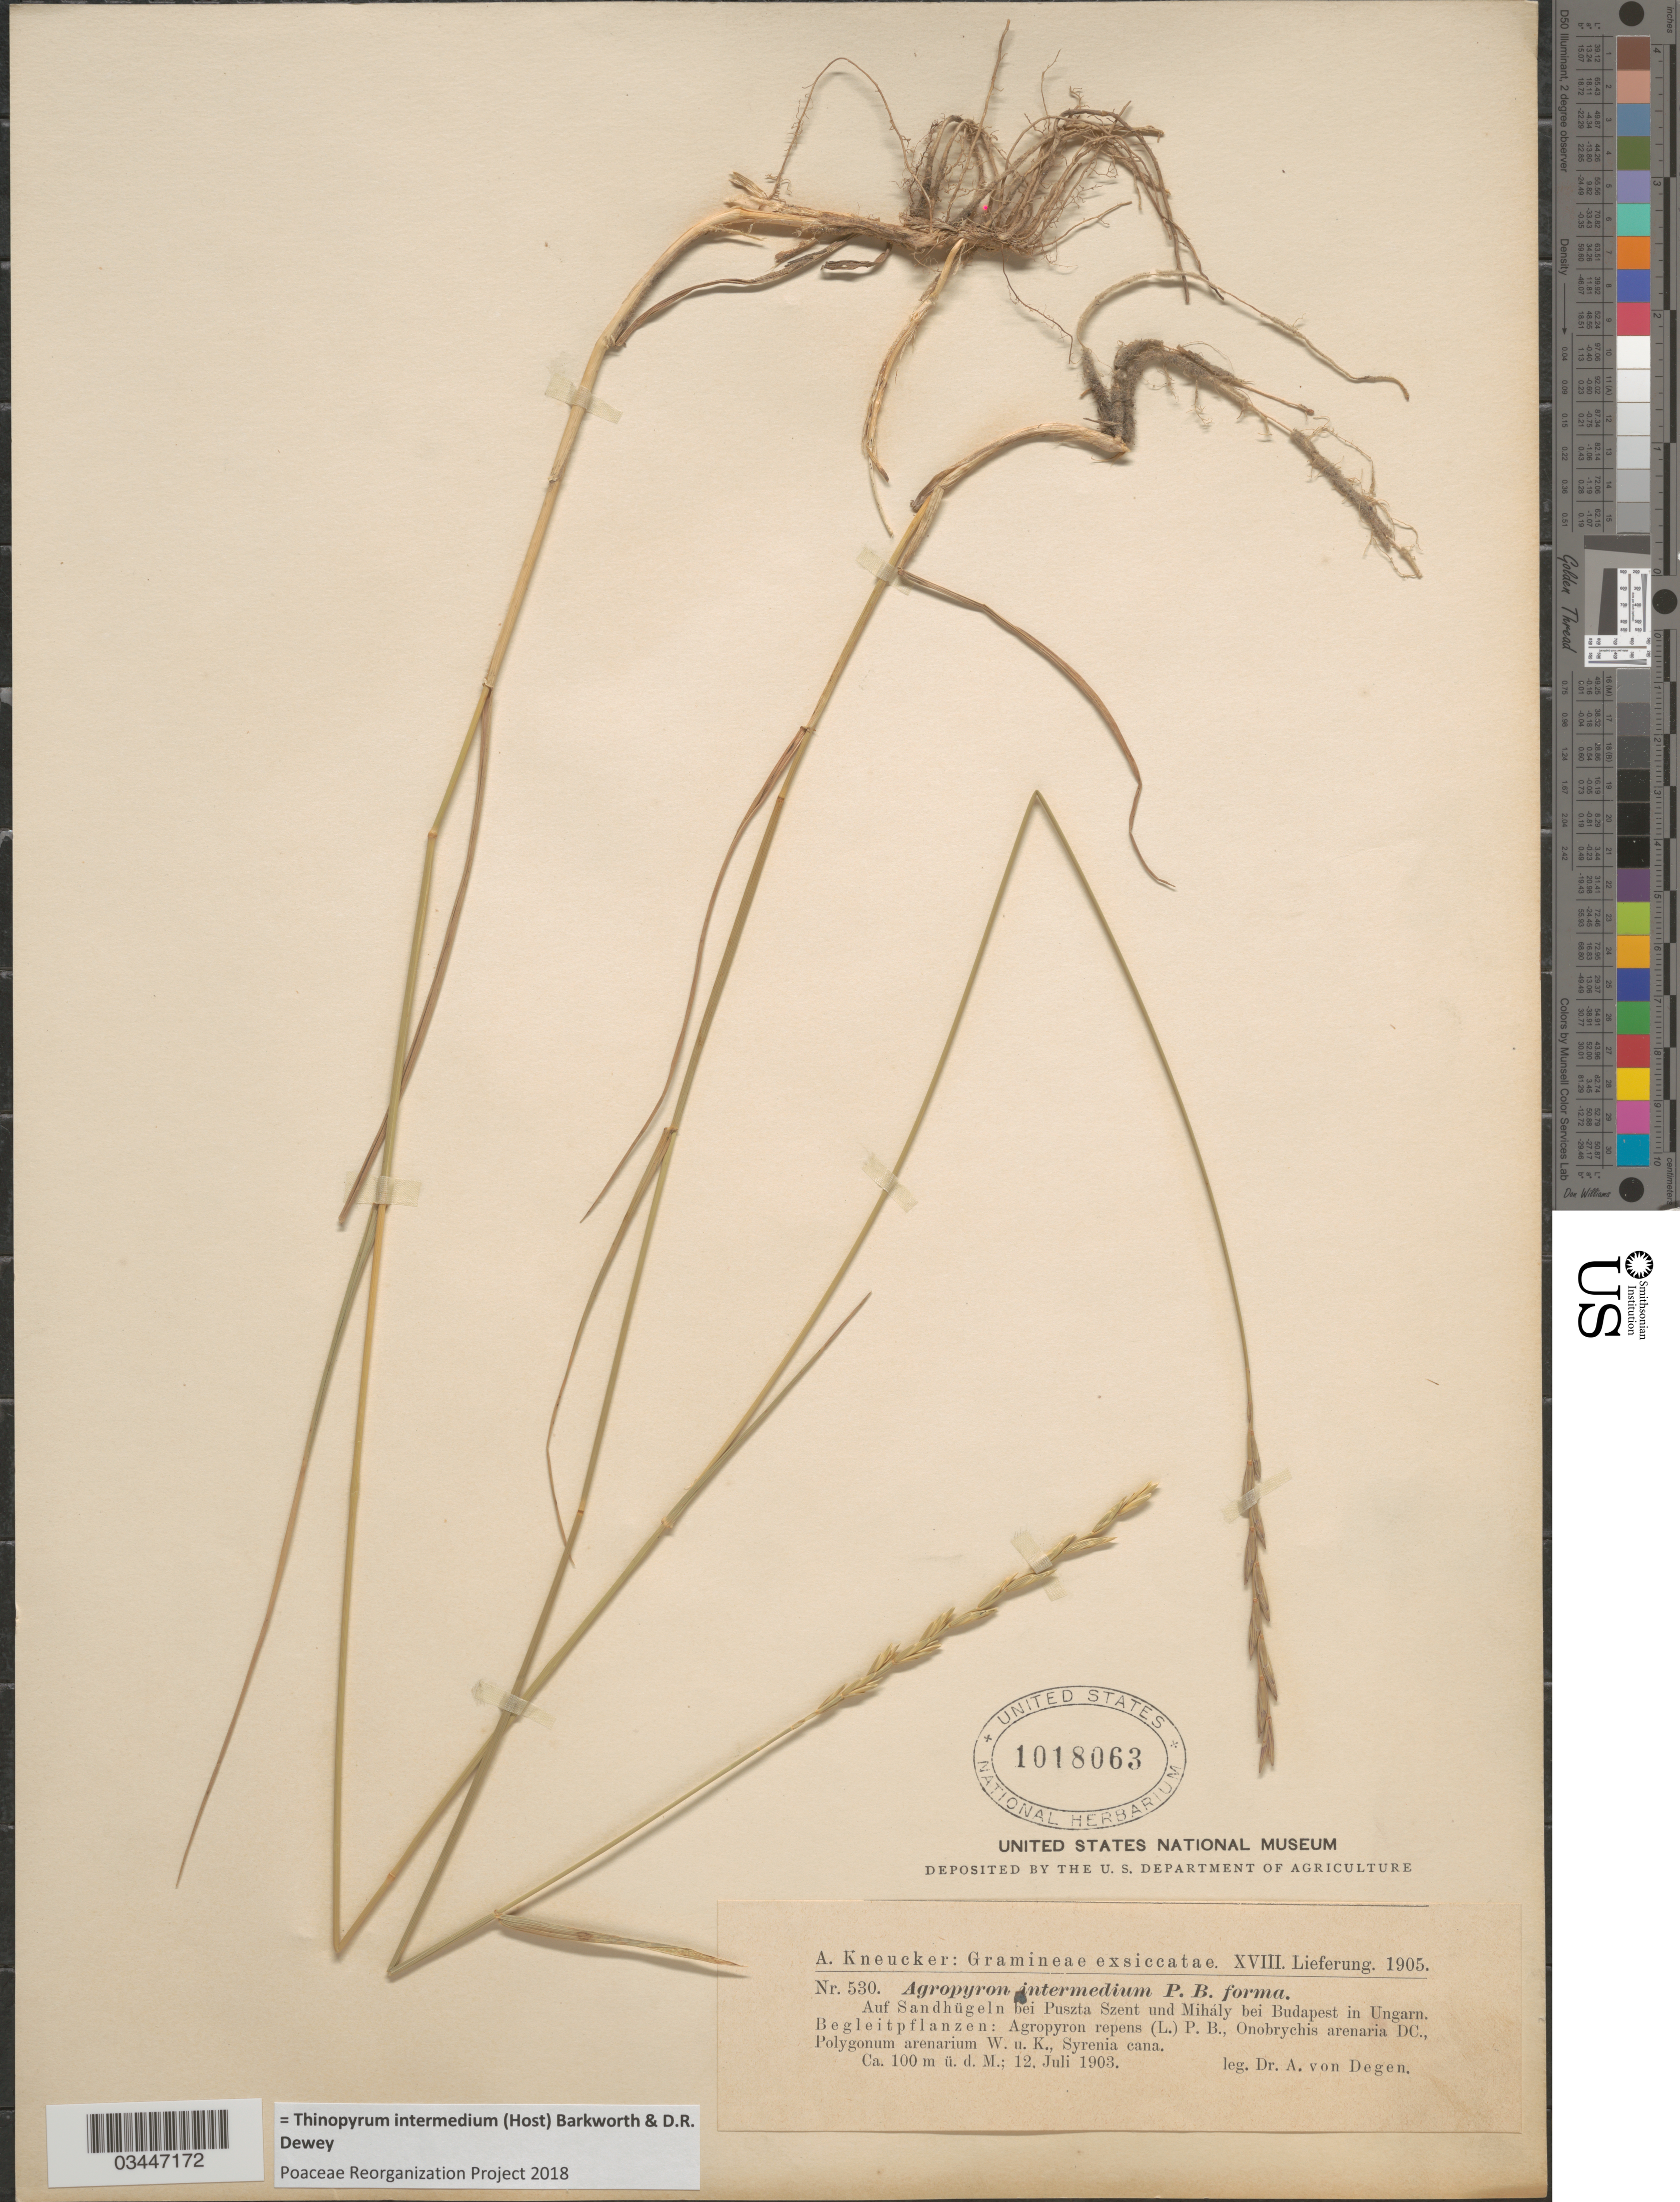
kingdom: Plantae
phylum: Tracheophyta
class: Liliopsida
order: Poales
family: Poaceae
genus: Thinopyrum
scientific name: Thinopyrum intermedium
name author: (Host) Barkworth & Dewey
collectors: A. von Degen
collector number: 530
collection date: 1903-07-12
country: Hungary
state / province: Budapest, Capital District of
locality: Auf Sandhügeln bei Puszta Szent und Mihály bei Budapest in Ungarn.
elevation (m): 100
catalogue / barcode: US 1018063